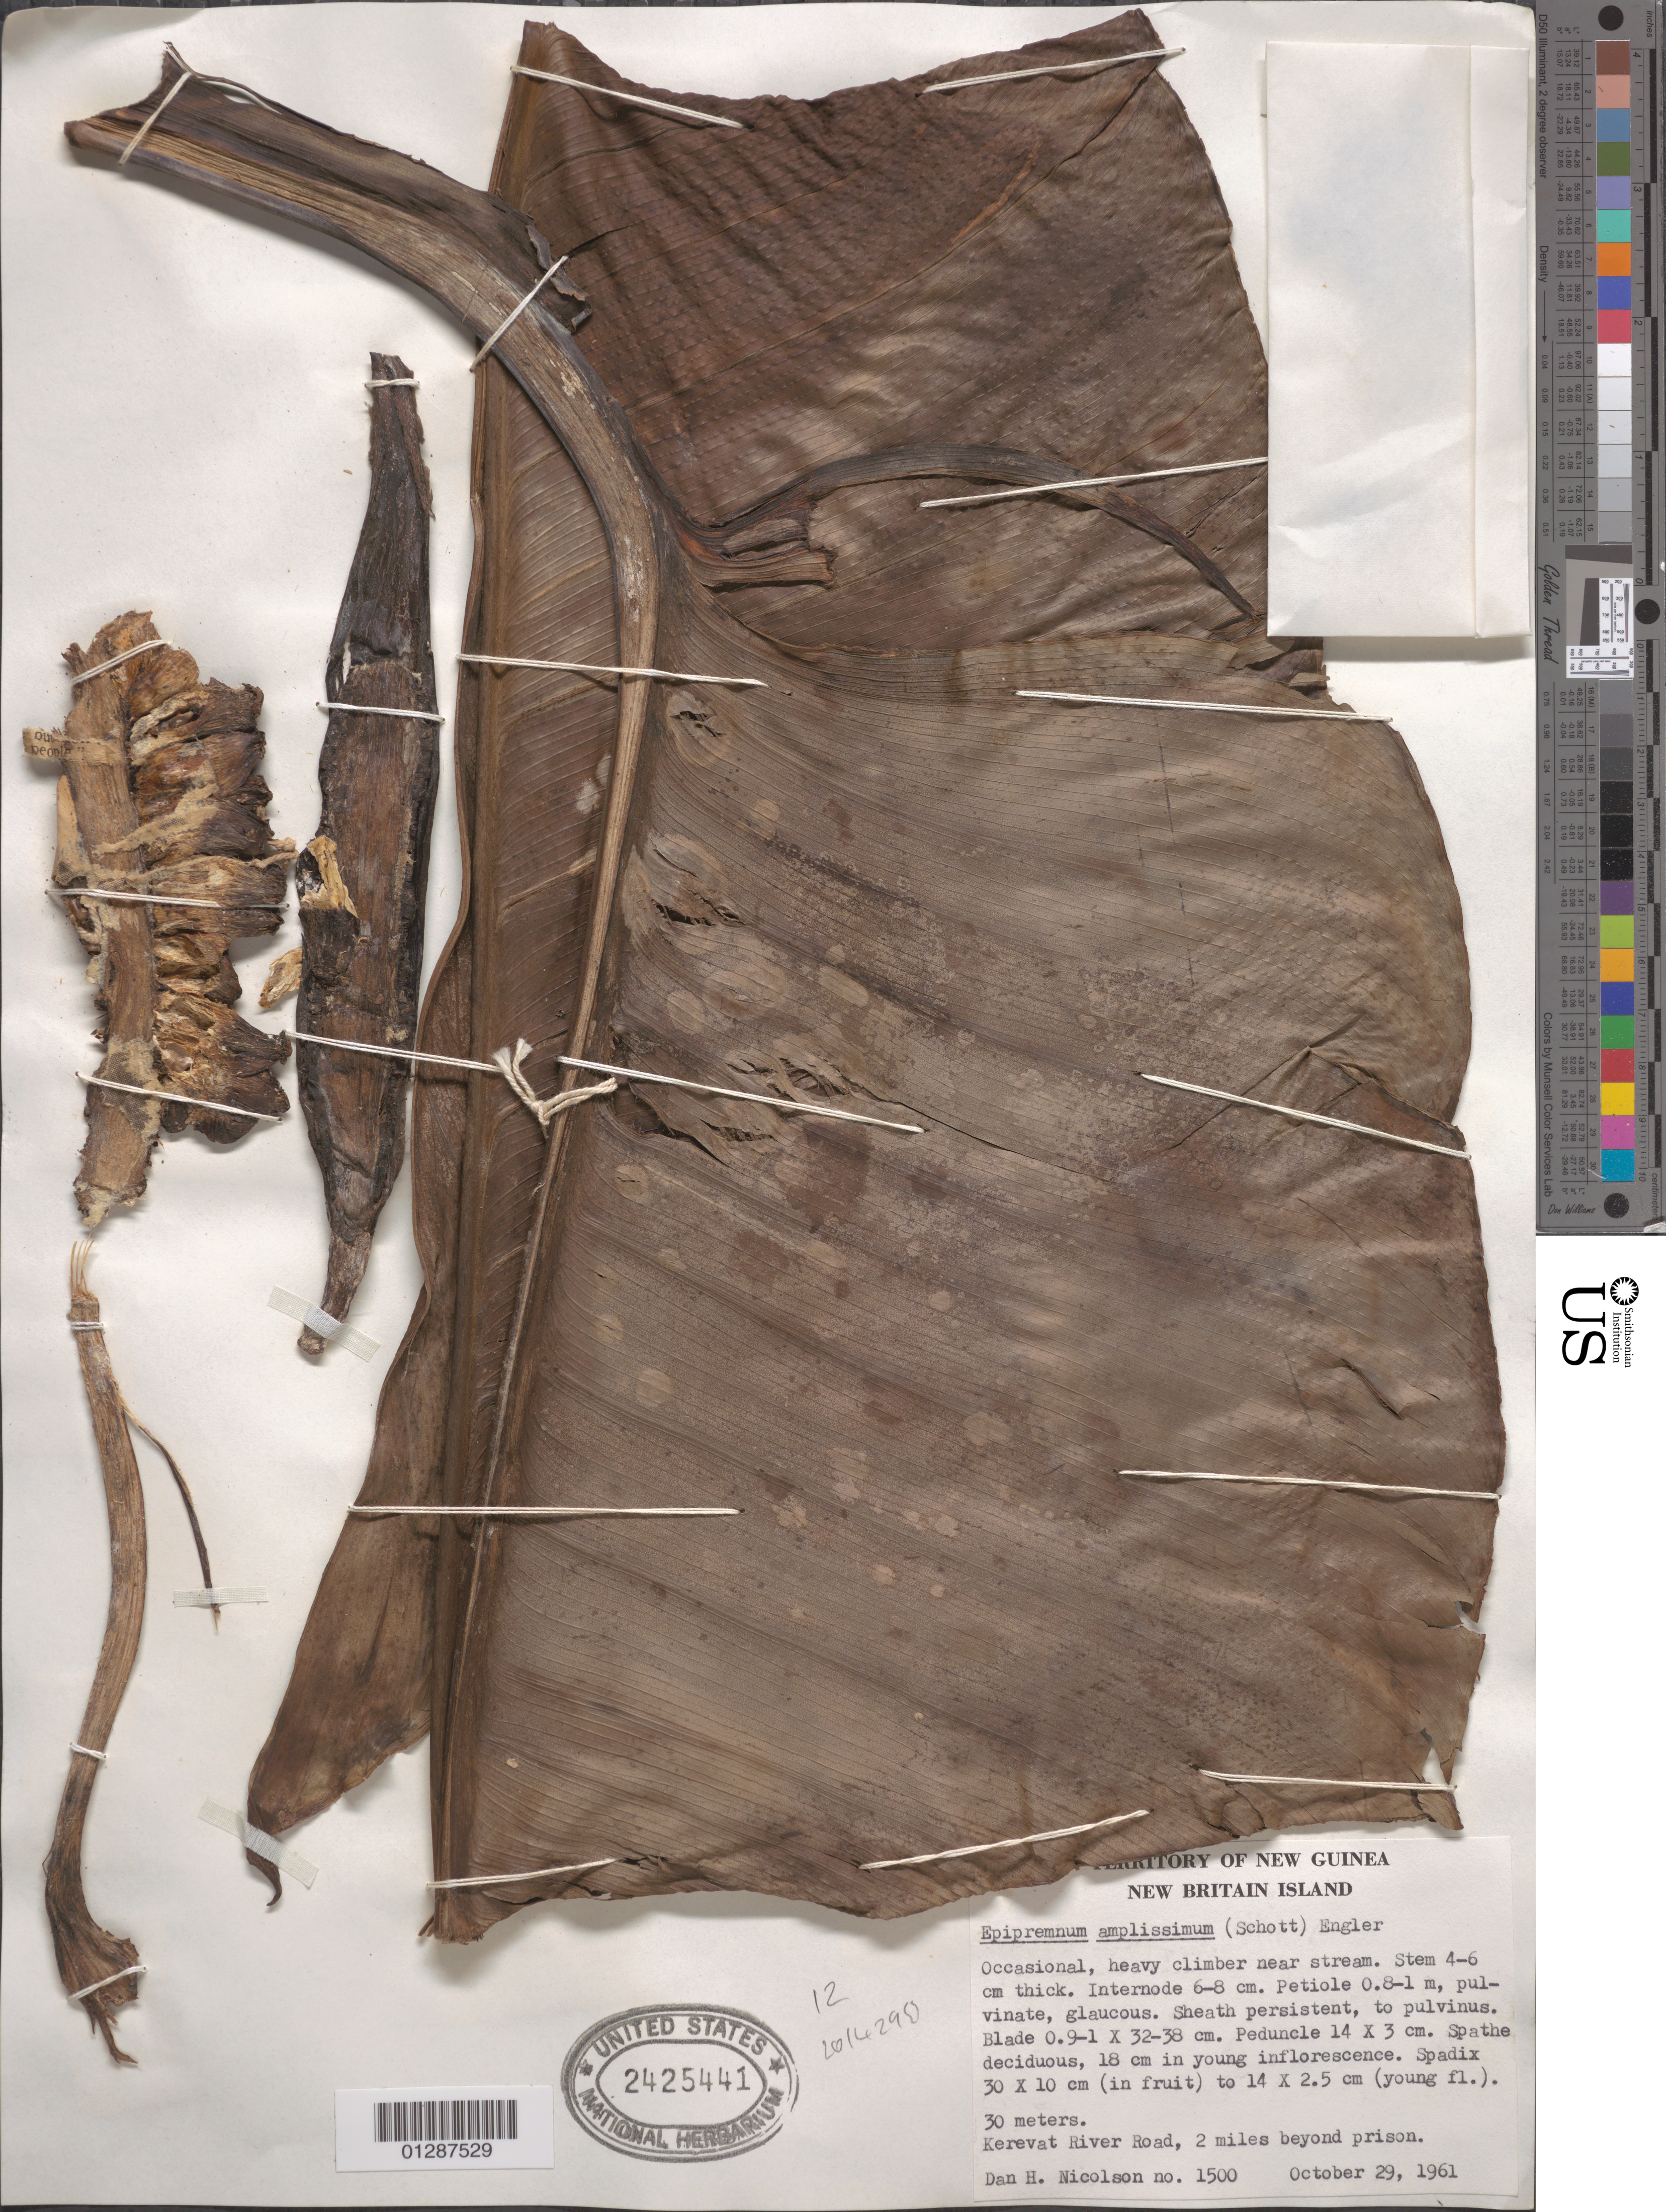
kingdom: Plantae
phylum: Tracheophyta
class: Liliopsida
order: Alismatales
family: Araceae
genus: Epipremnum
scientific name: Epipremnum amplissimum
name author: (Schott) Engl.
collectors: D. H. Nicolson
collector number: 1500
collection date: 1961-10-29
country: Papua New Guinea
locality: [illegible text]tory of New Guinea. New Britain Island. Kerevat River Road, 2 miles beyond prison.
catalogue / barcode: US 2425441